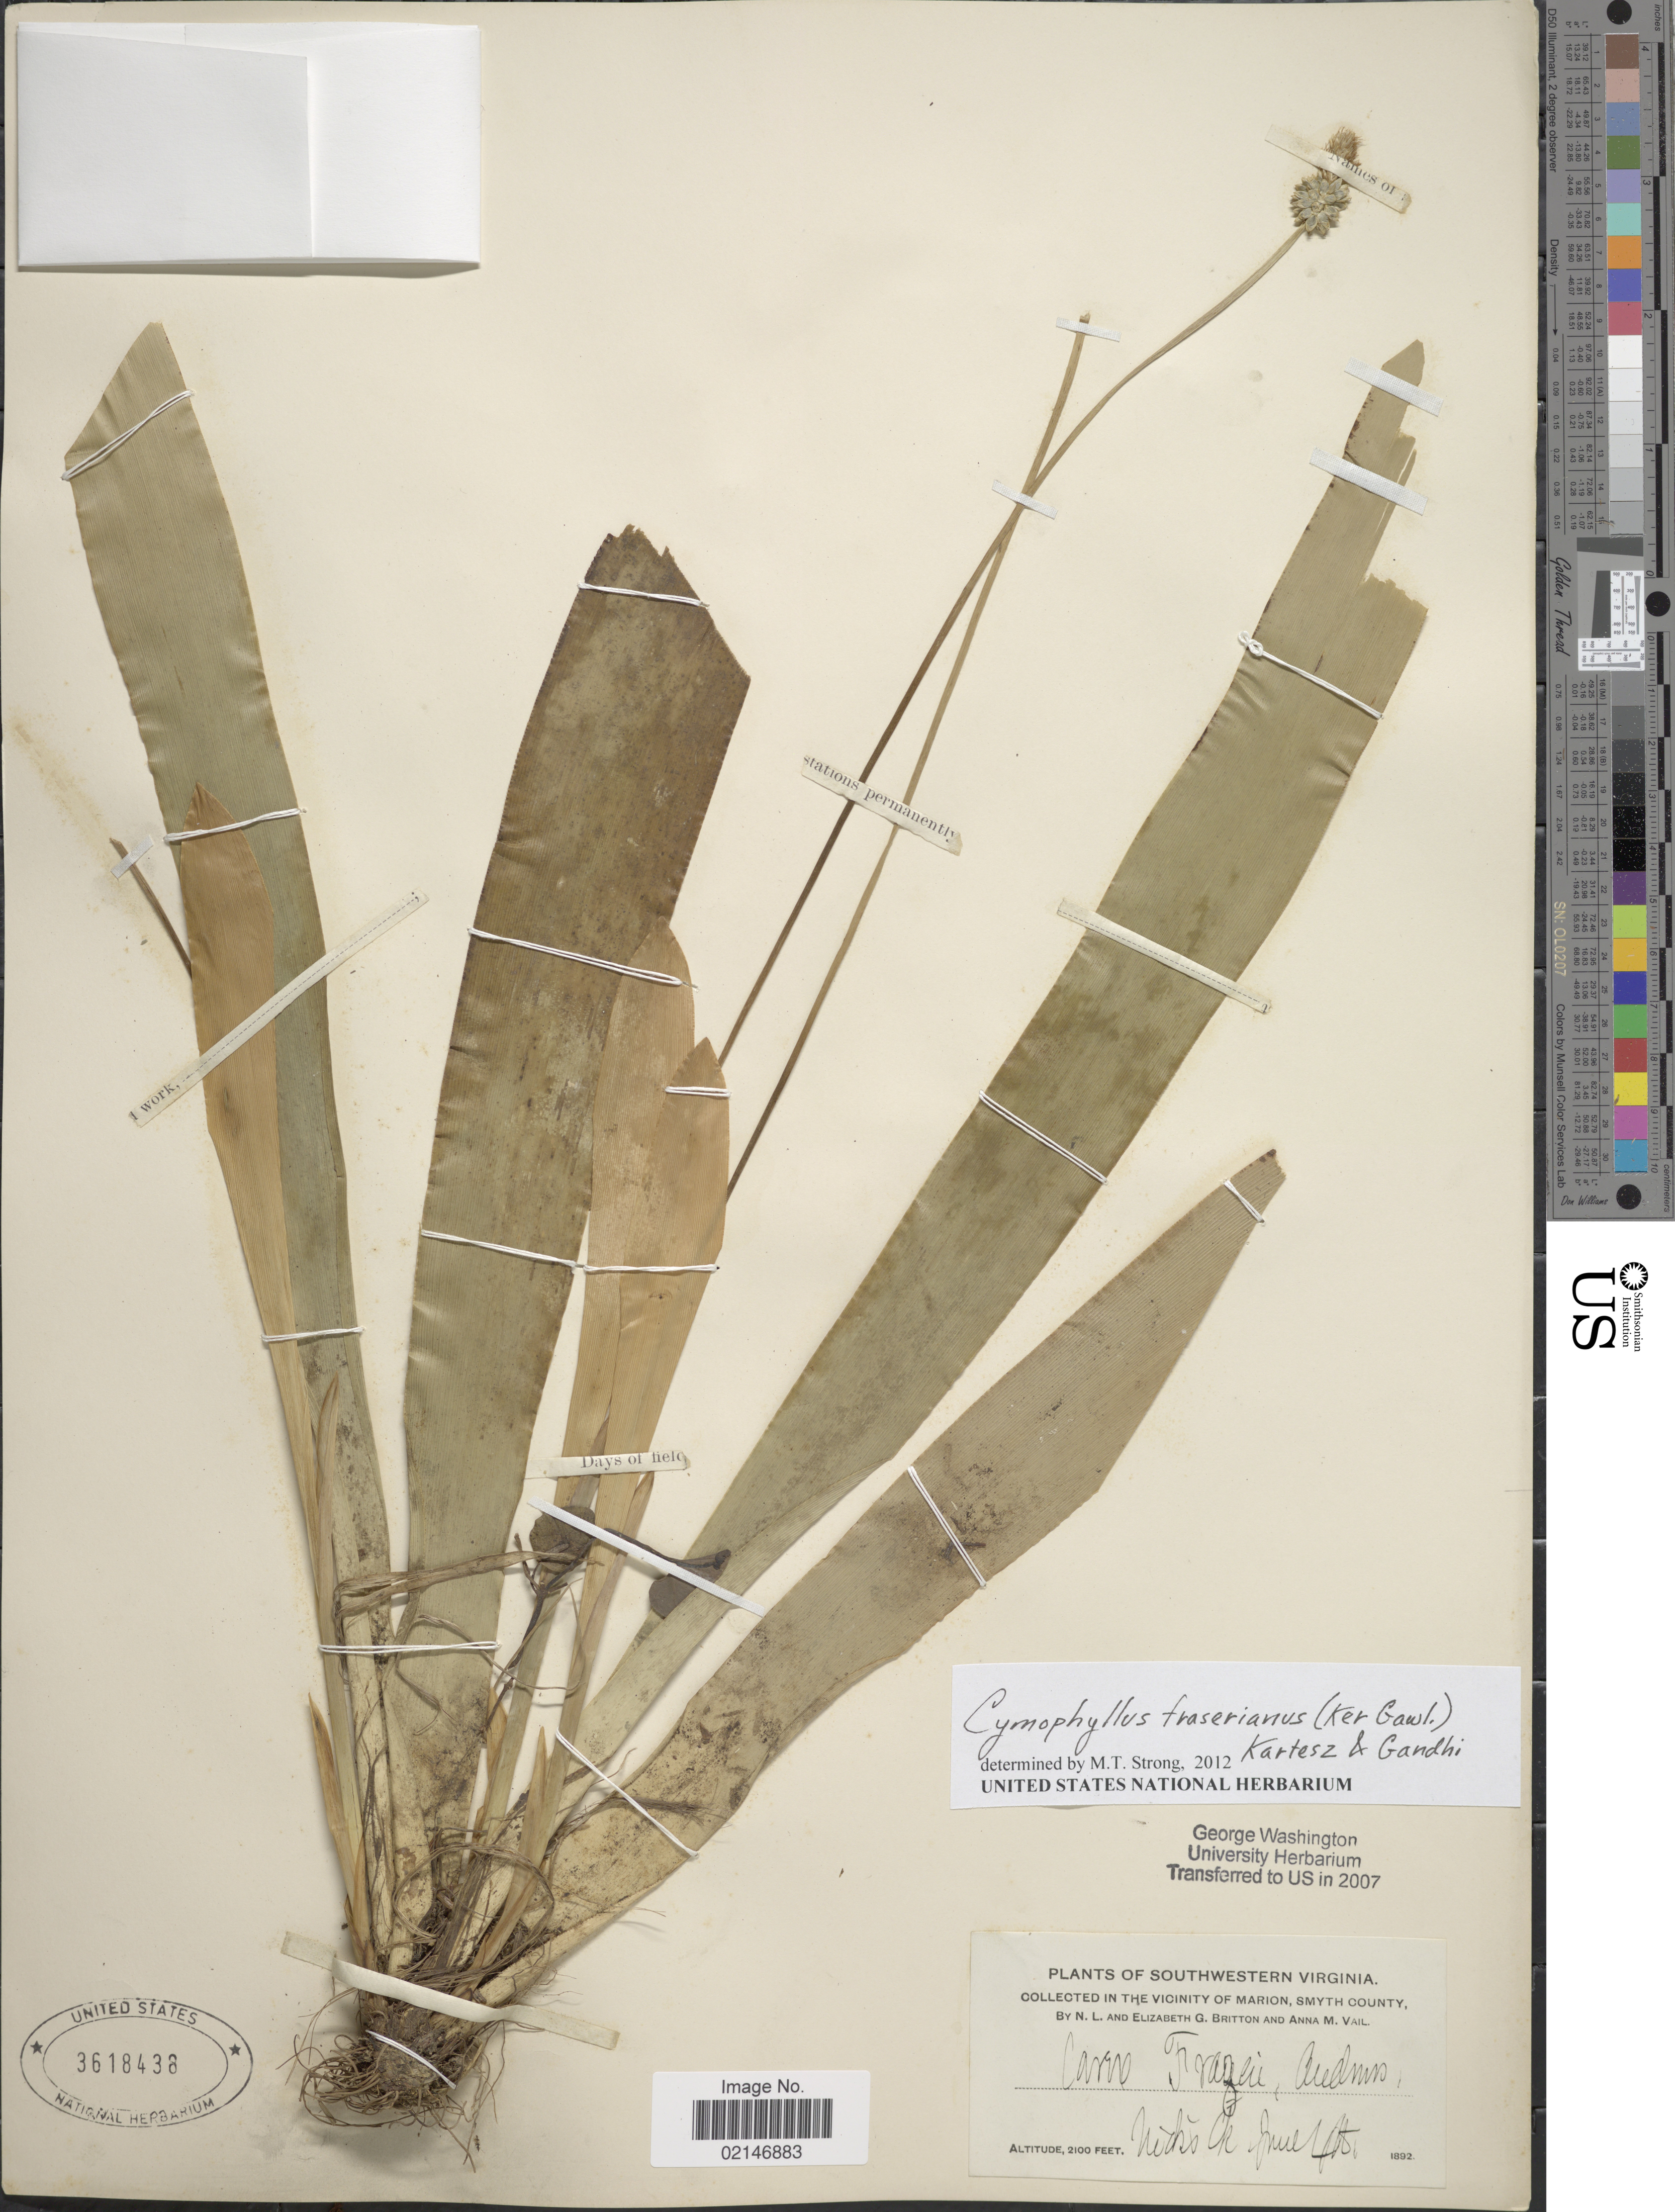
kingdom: Plantae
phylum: Tracheophyta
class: Liliopsida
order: Poales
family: Cyperaceae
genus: Carex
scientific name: Carex fraseriana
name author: Ker Gawl.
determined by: Strong, Mark T., (BOT), Smithsonian Institution - National Museum of Natural History (UNITED STATES)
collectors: N. Britton, E. G. Britton & A. Vail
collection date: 1892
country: United States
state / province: Virginia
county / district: Smyth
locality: Southwestern Virginia, in the vicinity of Marion, Smyth County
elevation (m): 640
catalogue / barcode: US 3618438